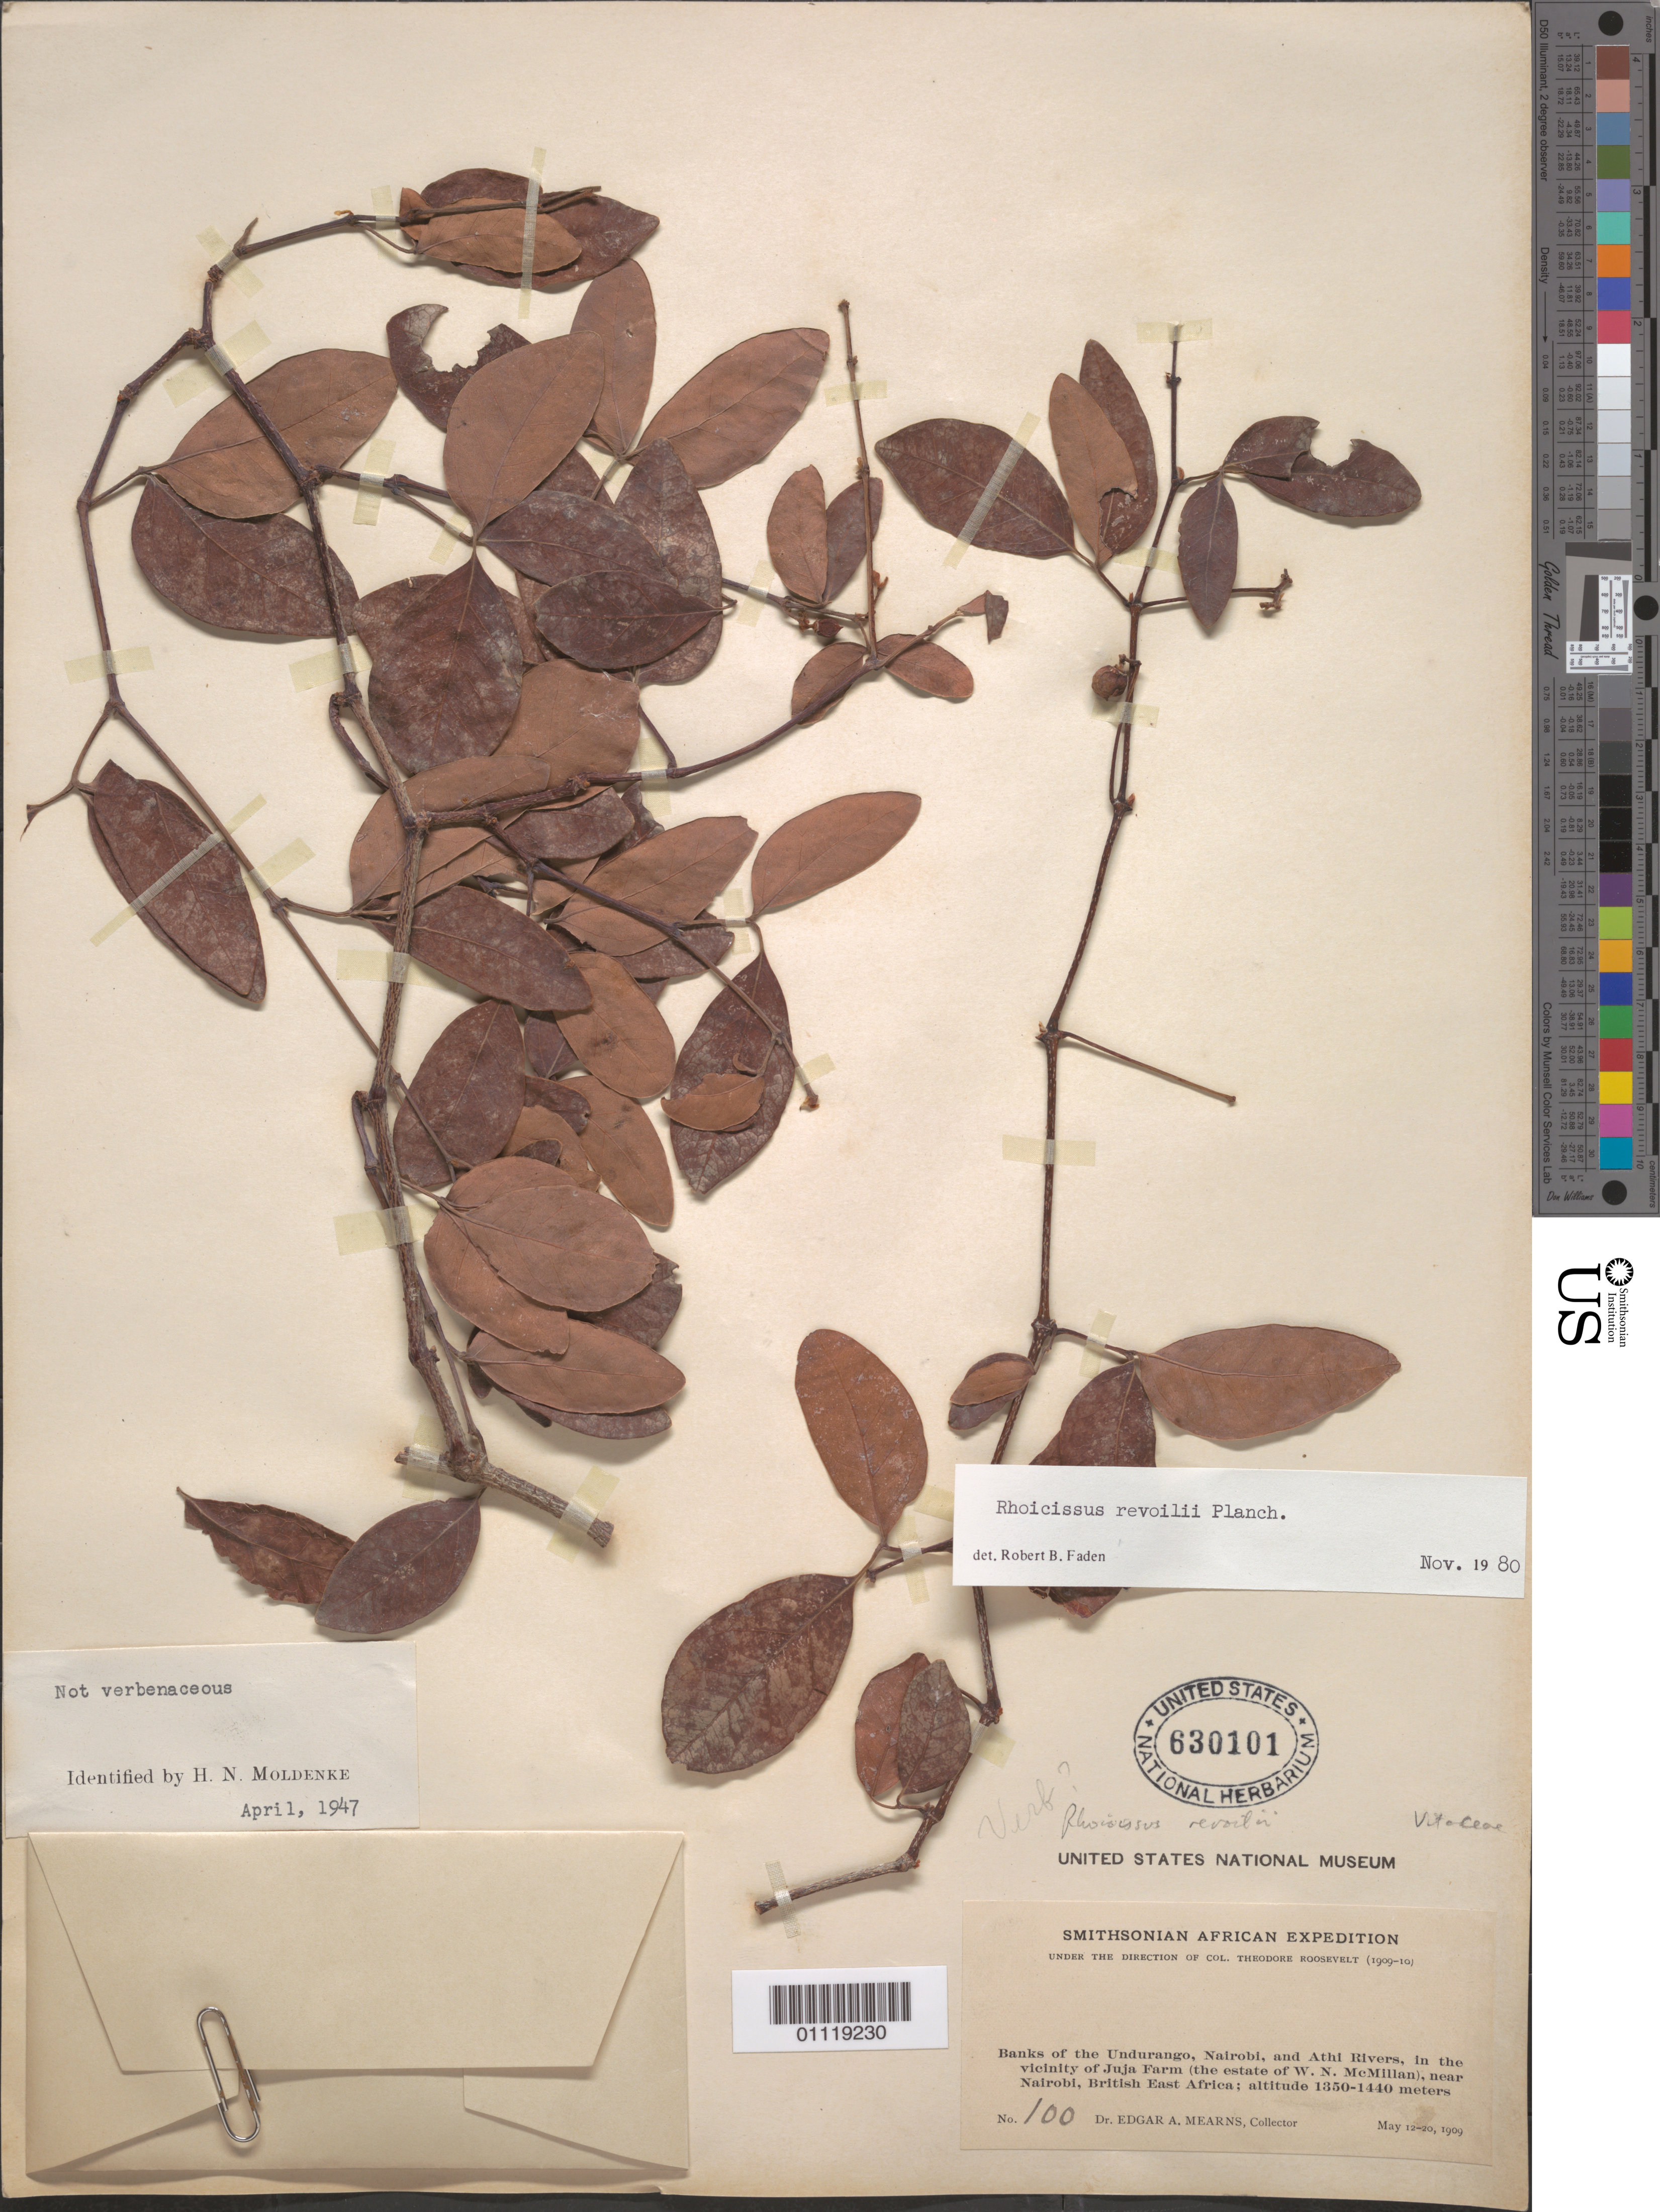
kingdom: Plantae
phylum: Tracheophyta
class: Magnoliopsida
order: Vitales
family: Vitaceae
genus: Rhoicissus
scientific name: Rhoicissus revoilii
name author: Planch.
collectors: E. A. Mearns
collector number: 100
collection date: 1909-05-12/1909-05-20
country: Kenya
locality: Nairobi, and Athi Rivers, in the vicinity of Juja Farm, the estate of WN McMillan, near Nairobi, British E Africa.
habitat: Banks of the Undurango.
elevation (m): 1350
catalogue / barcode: US 630101